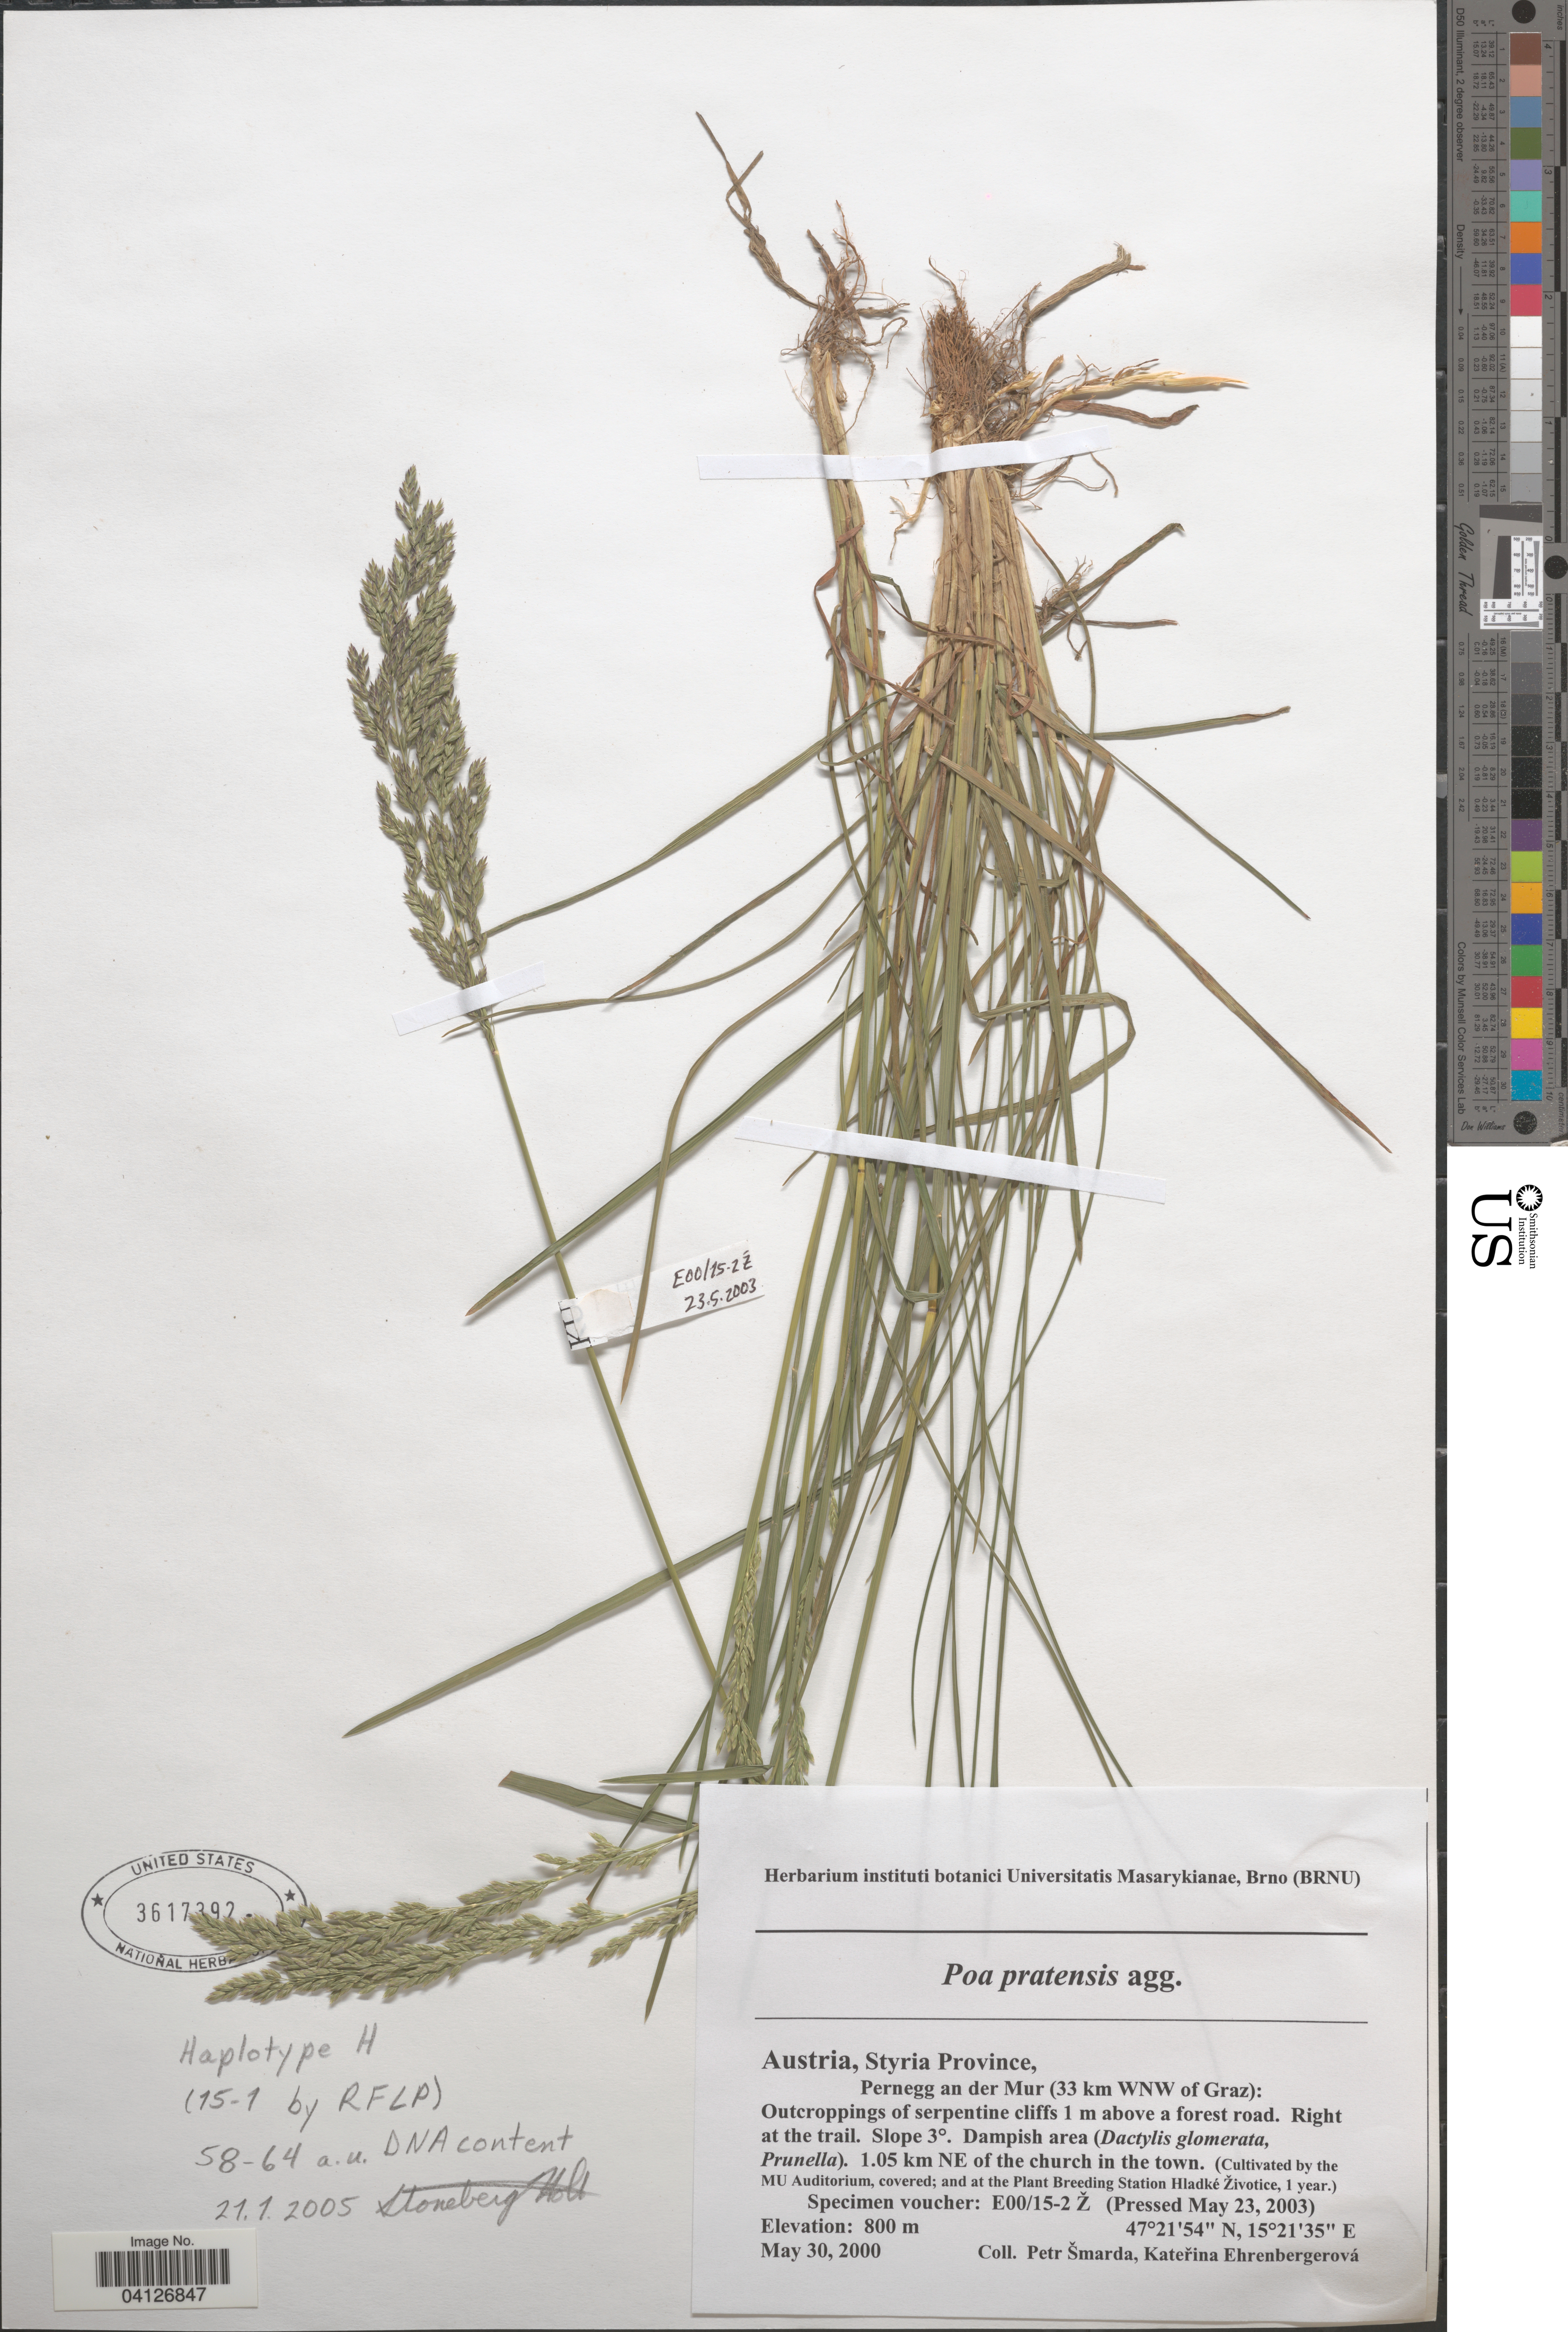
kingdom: Plantae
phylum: Tracheophyta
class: Liliopsida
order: Poales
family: Poaceae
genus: Poa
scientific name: Poa pratensis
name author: L.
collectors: Ex herb. instituti botanici Universitatis Masarykianae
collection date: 2003-05-23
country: Czechia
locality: By the MU Auditorium, covered; and at the Plant Breeding Station Hladké Životice, 1 year.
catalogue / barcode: US 3617392